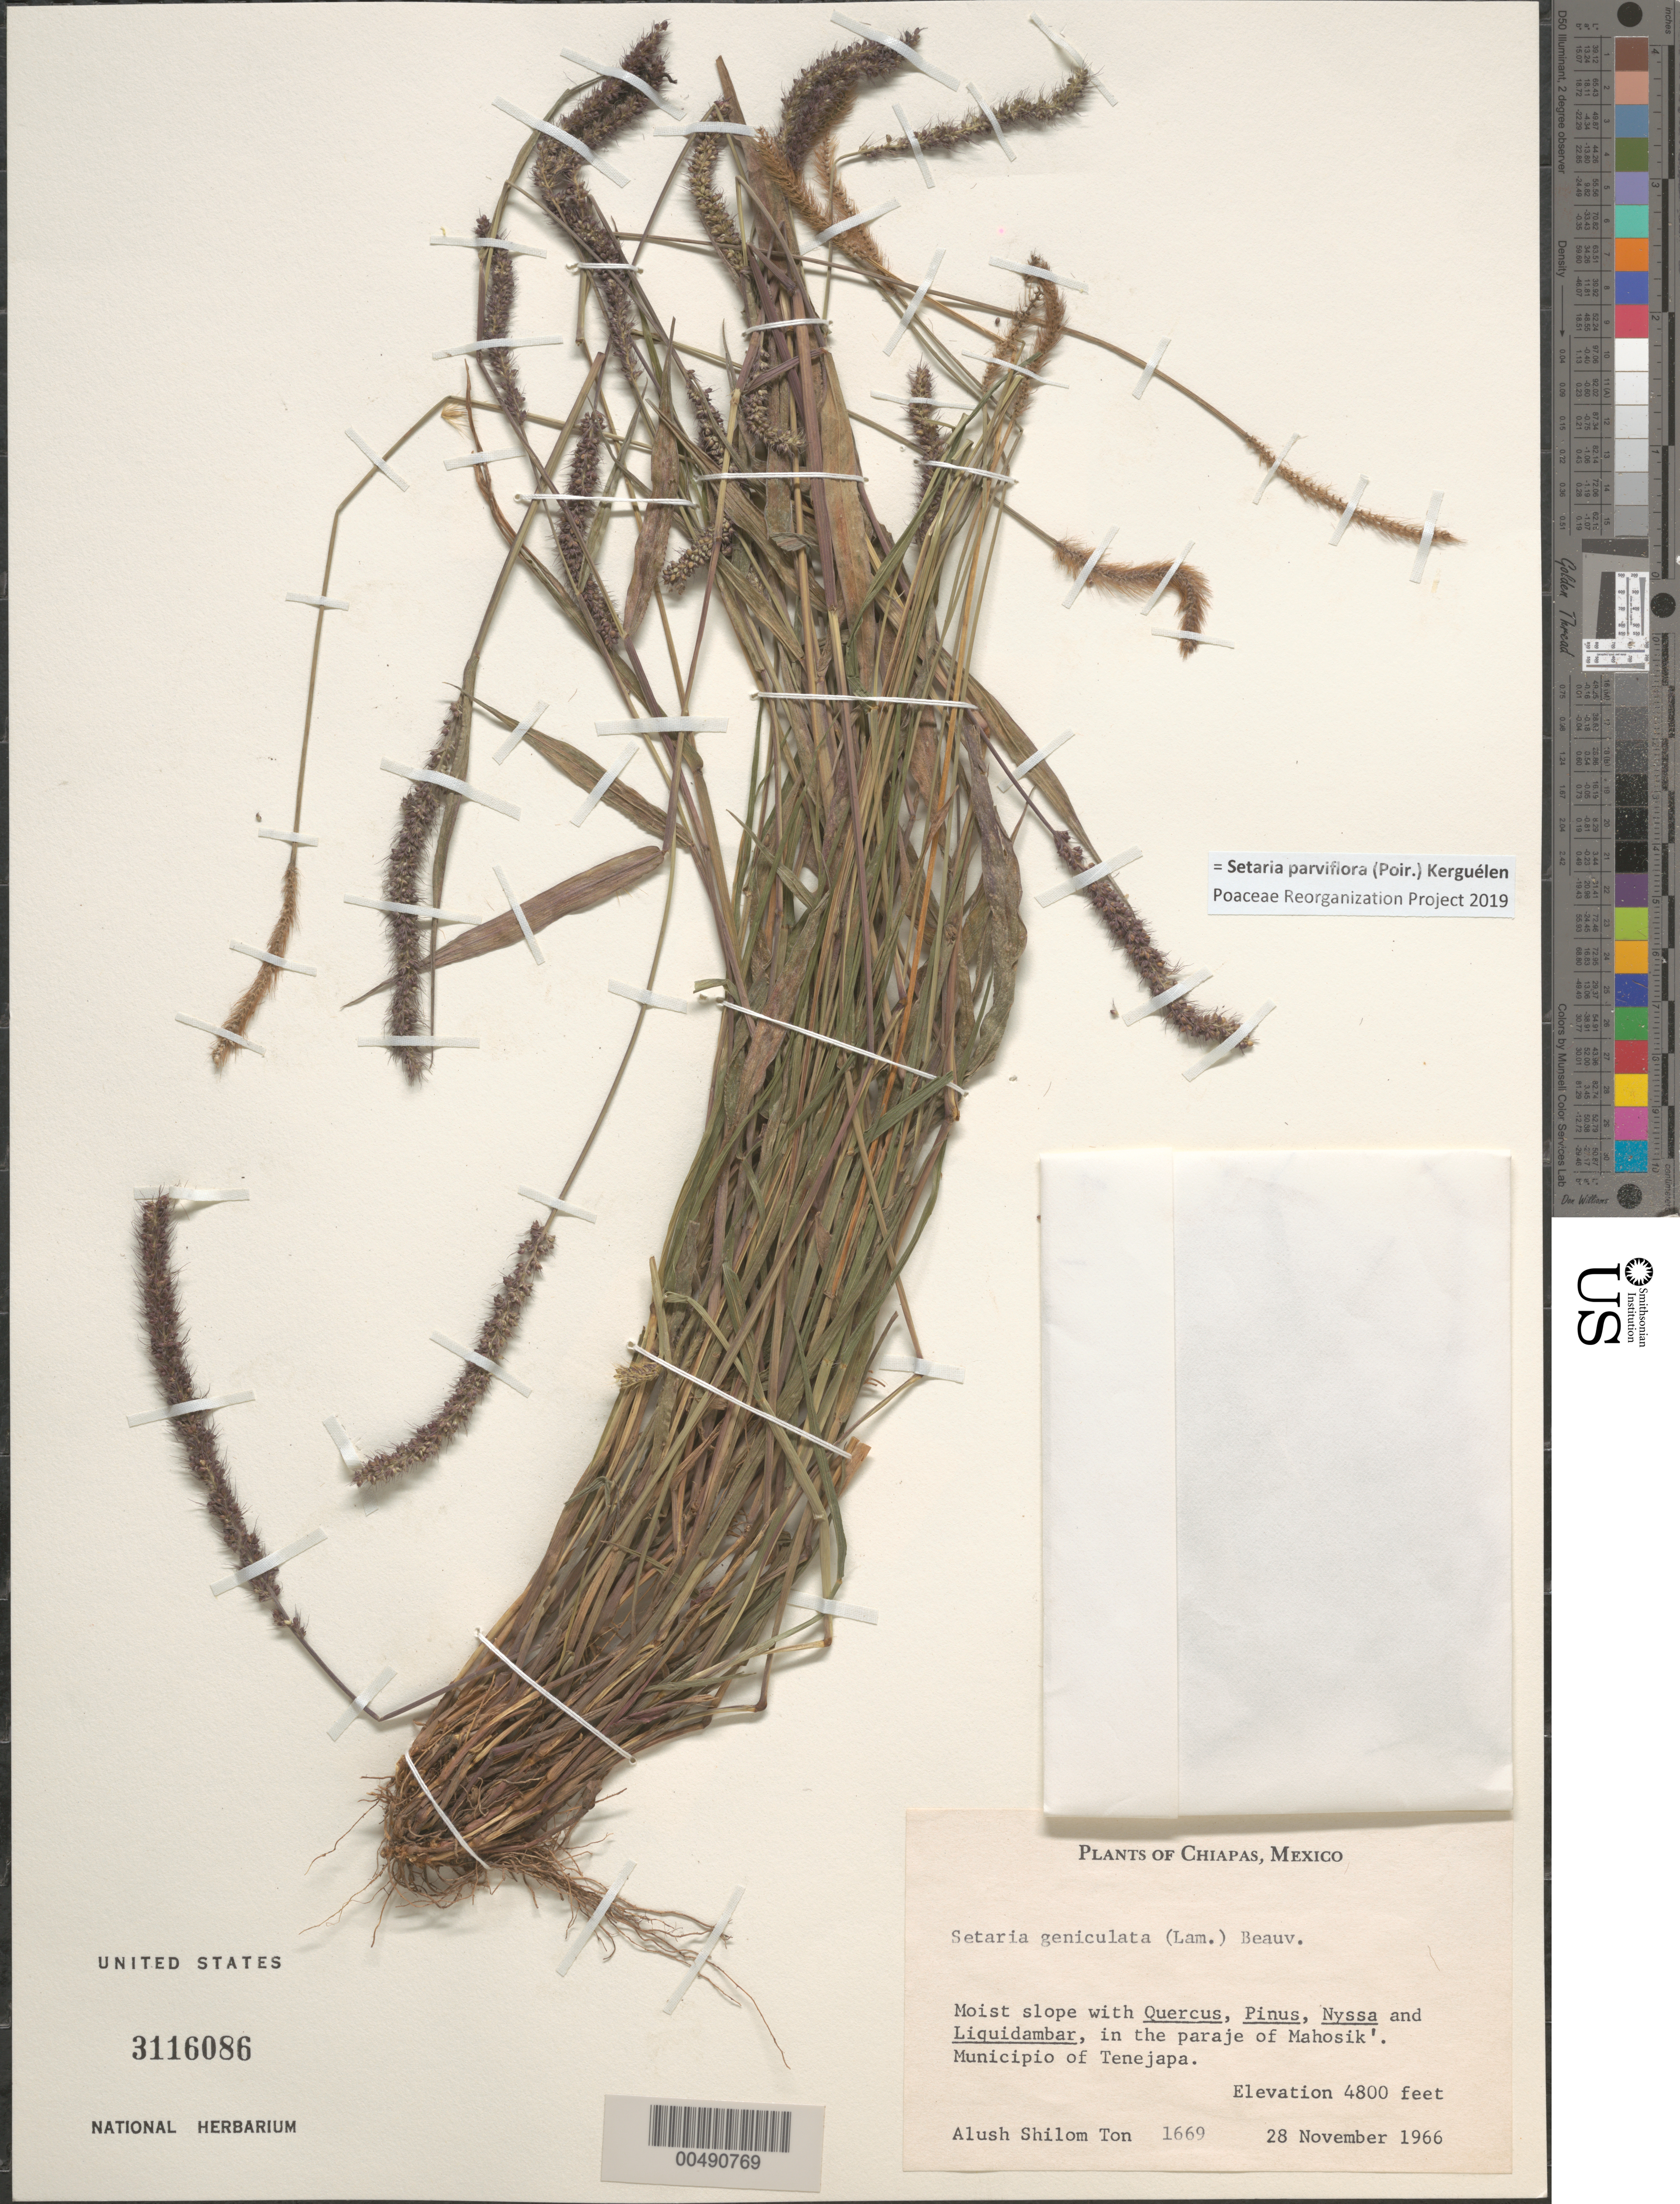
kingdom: Plantae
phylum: Tracheophyta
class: Liliopsida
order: Poales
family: Poaceae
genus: Setaria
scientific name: Setaria parviflora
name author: (Poir.) Kerguélen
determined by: Poaceae Reorganization Project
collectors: A. S. Ton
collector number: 1669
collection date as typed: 28 Nov 1966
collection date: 1966-11-28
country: Mexico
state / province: Chiapas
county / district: Tenejapa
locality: In the paraje of Mahosik'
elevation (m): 1463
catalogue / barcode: US 3116086